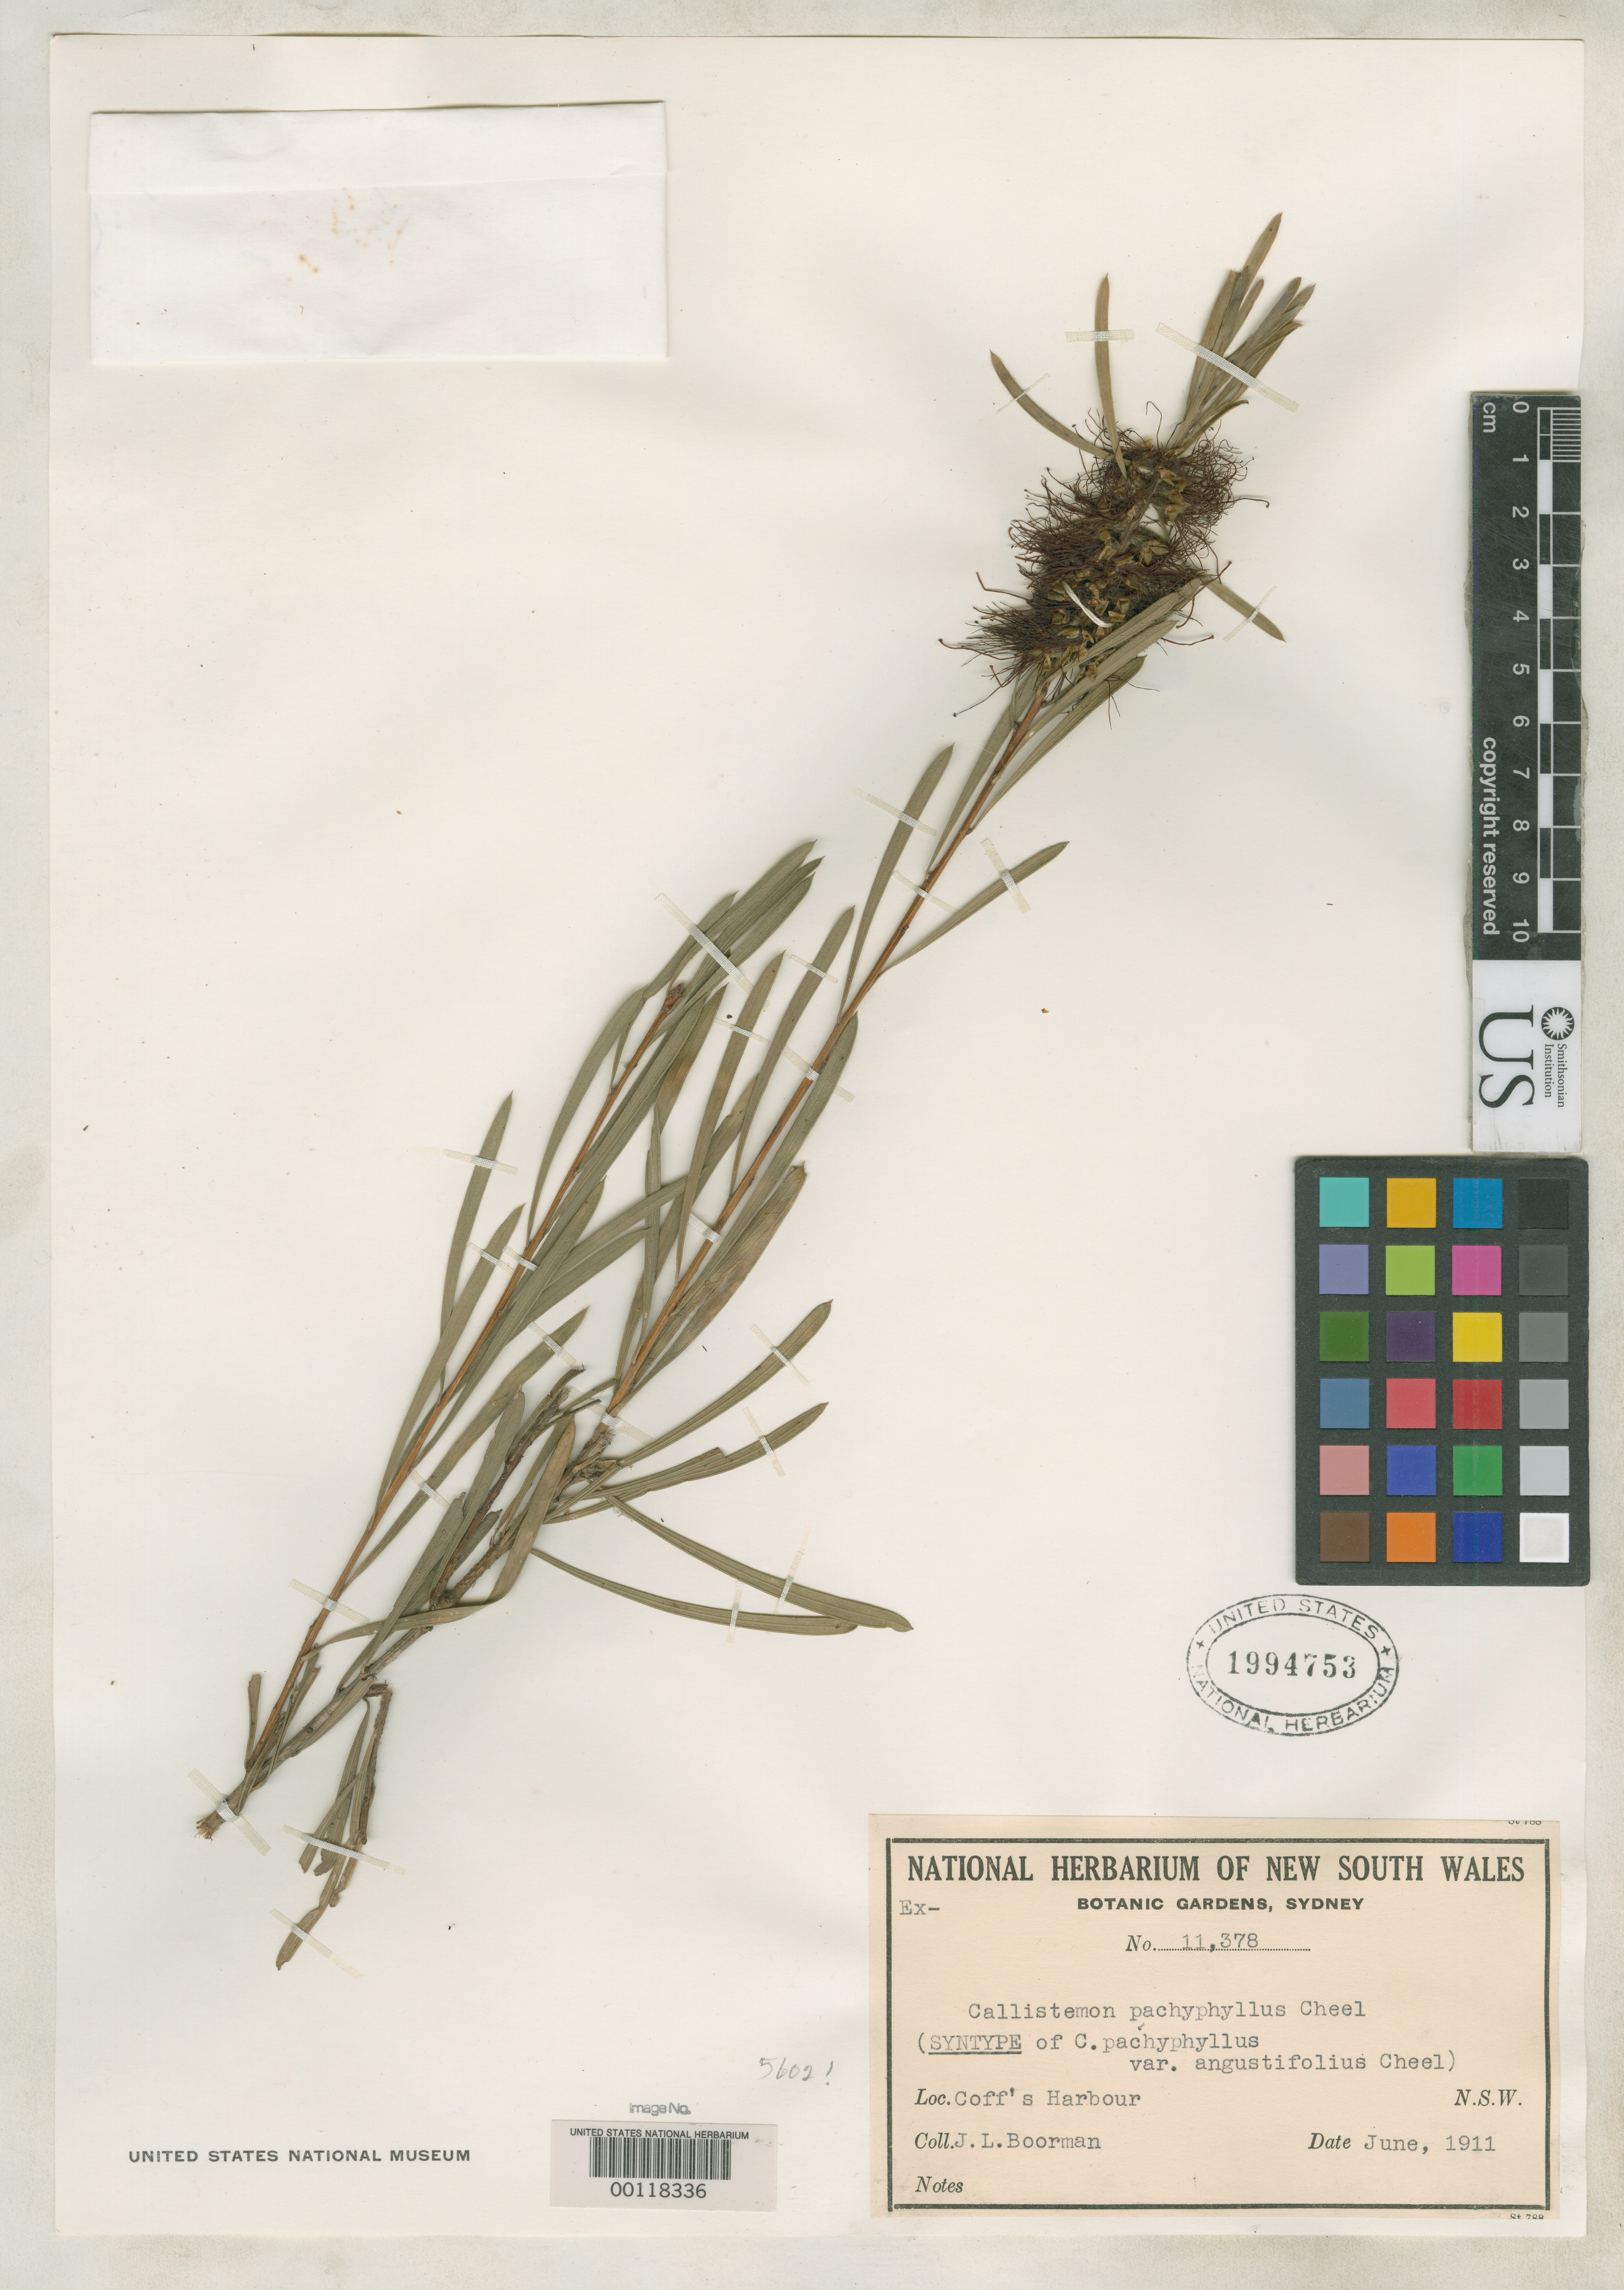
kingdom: Plantae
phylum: Tracheophyta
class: Magnoliopsida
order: Myrtales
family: Myrtaceae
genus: Callistemon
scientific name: Callistemon pachyphyllus var. angustifolius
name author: Cheel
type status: Isosyntype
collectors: J. Boorman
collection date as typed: Jun 1911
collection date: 1911-06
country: Australia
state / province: New South Wales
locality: Coff's Harbour.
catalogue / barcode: US 1994753